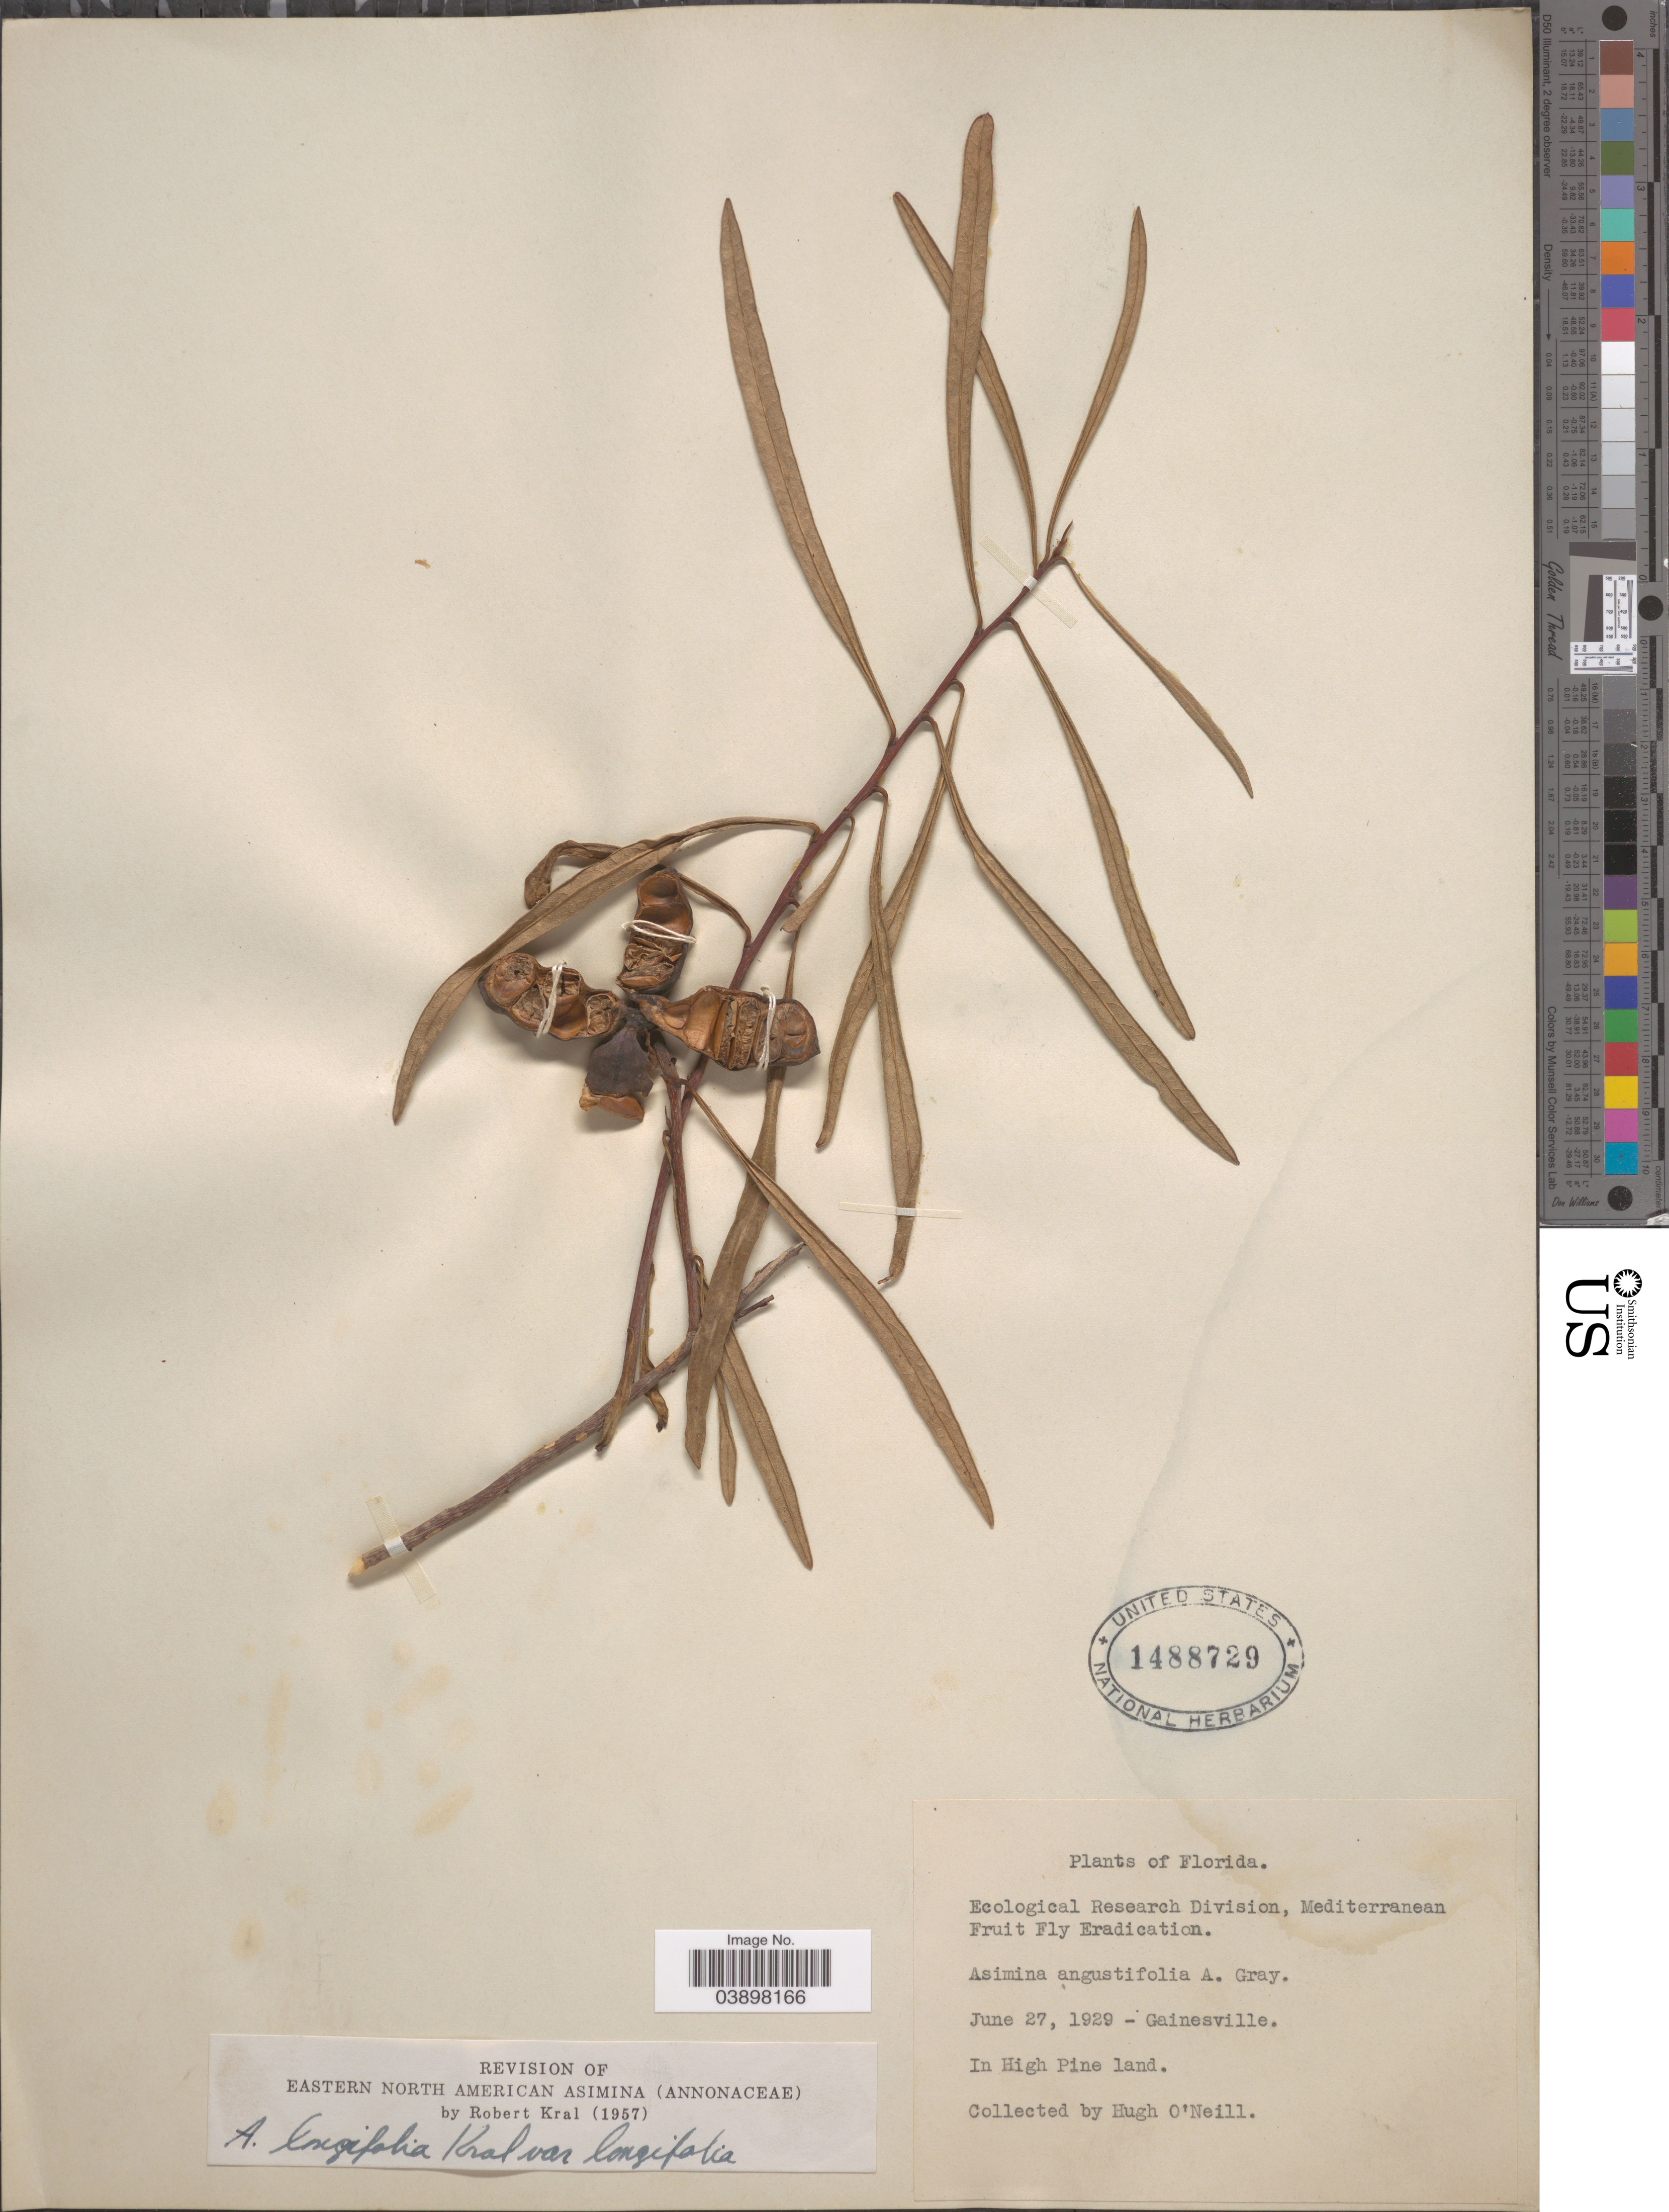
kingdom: Plantae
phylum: Tracheophyta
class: Magnoliopsida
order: Magnoliales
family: Annonaceae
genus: Asimina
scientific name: Asimina longifolia var. longifolia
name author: Kral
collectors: H. O'Neill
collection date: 1929-06-27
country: United States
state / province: Florida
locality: Gainesville. In High Pine land.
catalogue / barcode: US 1488729